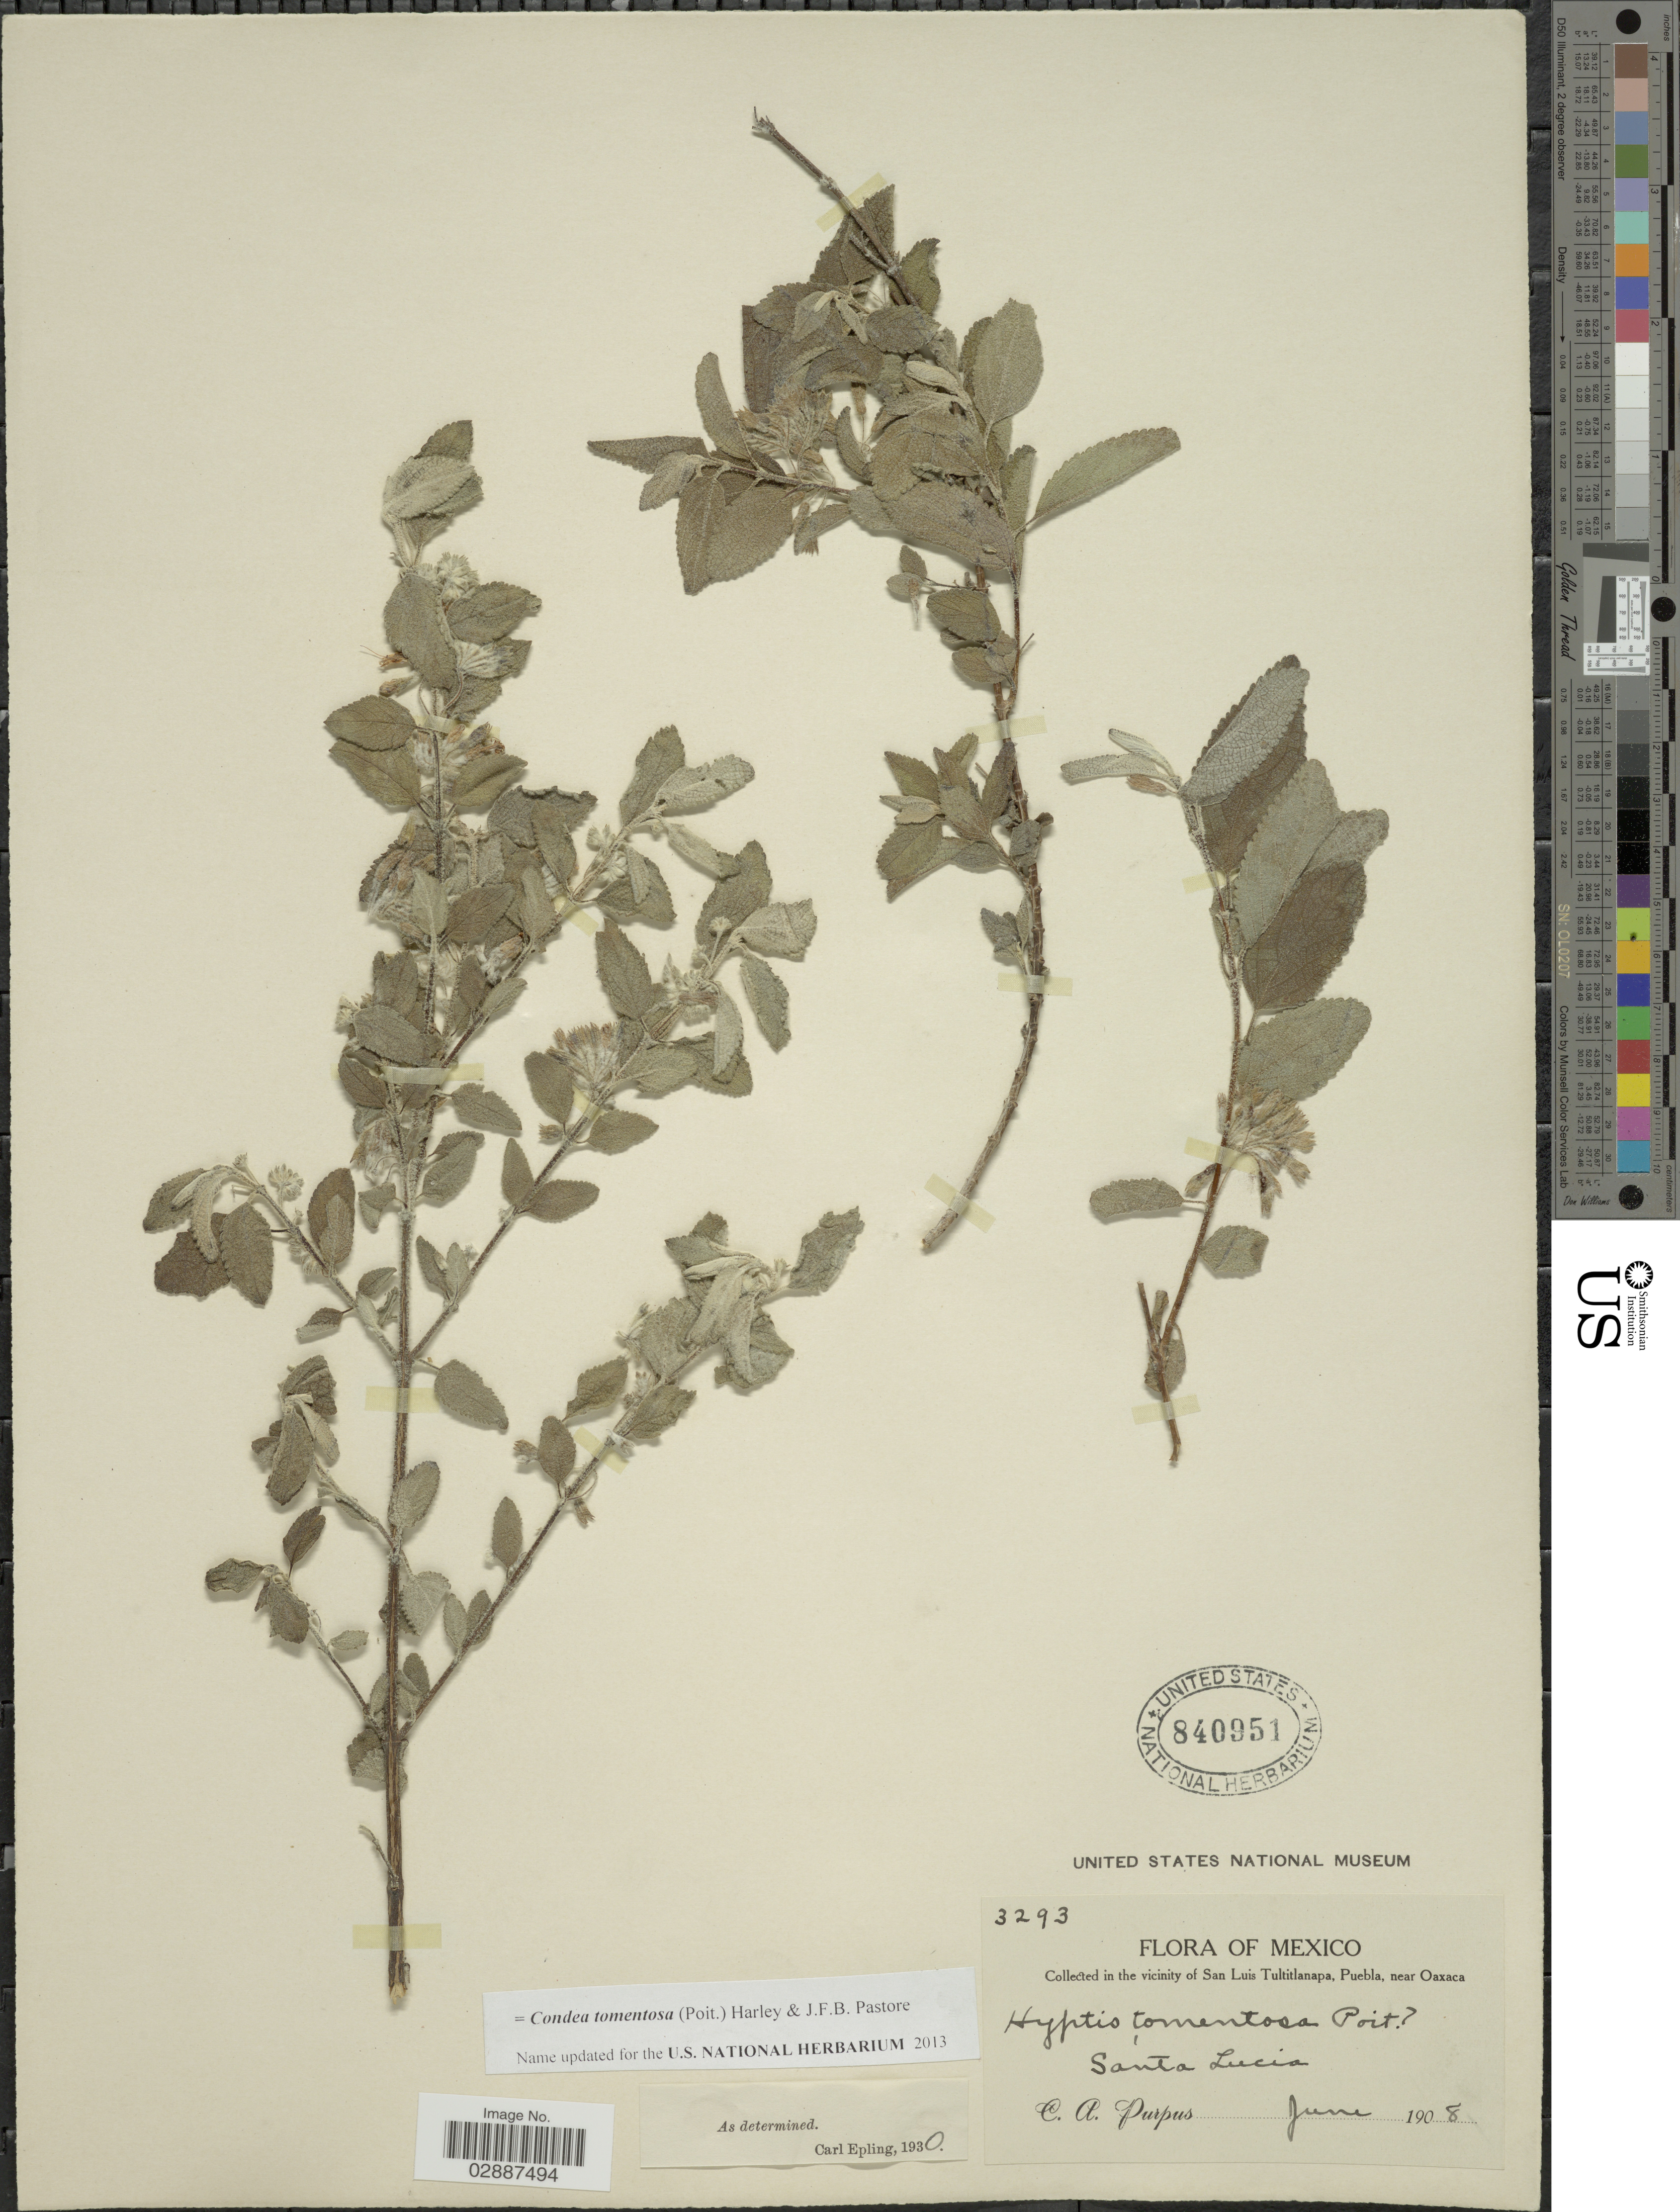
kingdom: Plantae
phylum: Tracheophyta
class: Magnoliopsida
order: Lamiales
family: Lamiaceae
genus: Condea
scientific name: Condea tomentosa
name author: (Poit.) Harley & J.F.B. Pastore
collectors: C. A. Purpus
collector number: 3293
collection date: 1908-06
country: Mexico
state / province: Puebla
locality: In the vicinity of San Luis Tultitlanapa, Puebla, near Oaxaca. Santa Lucia.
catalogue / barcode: US 840951